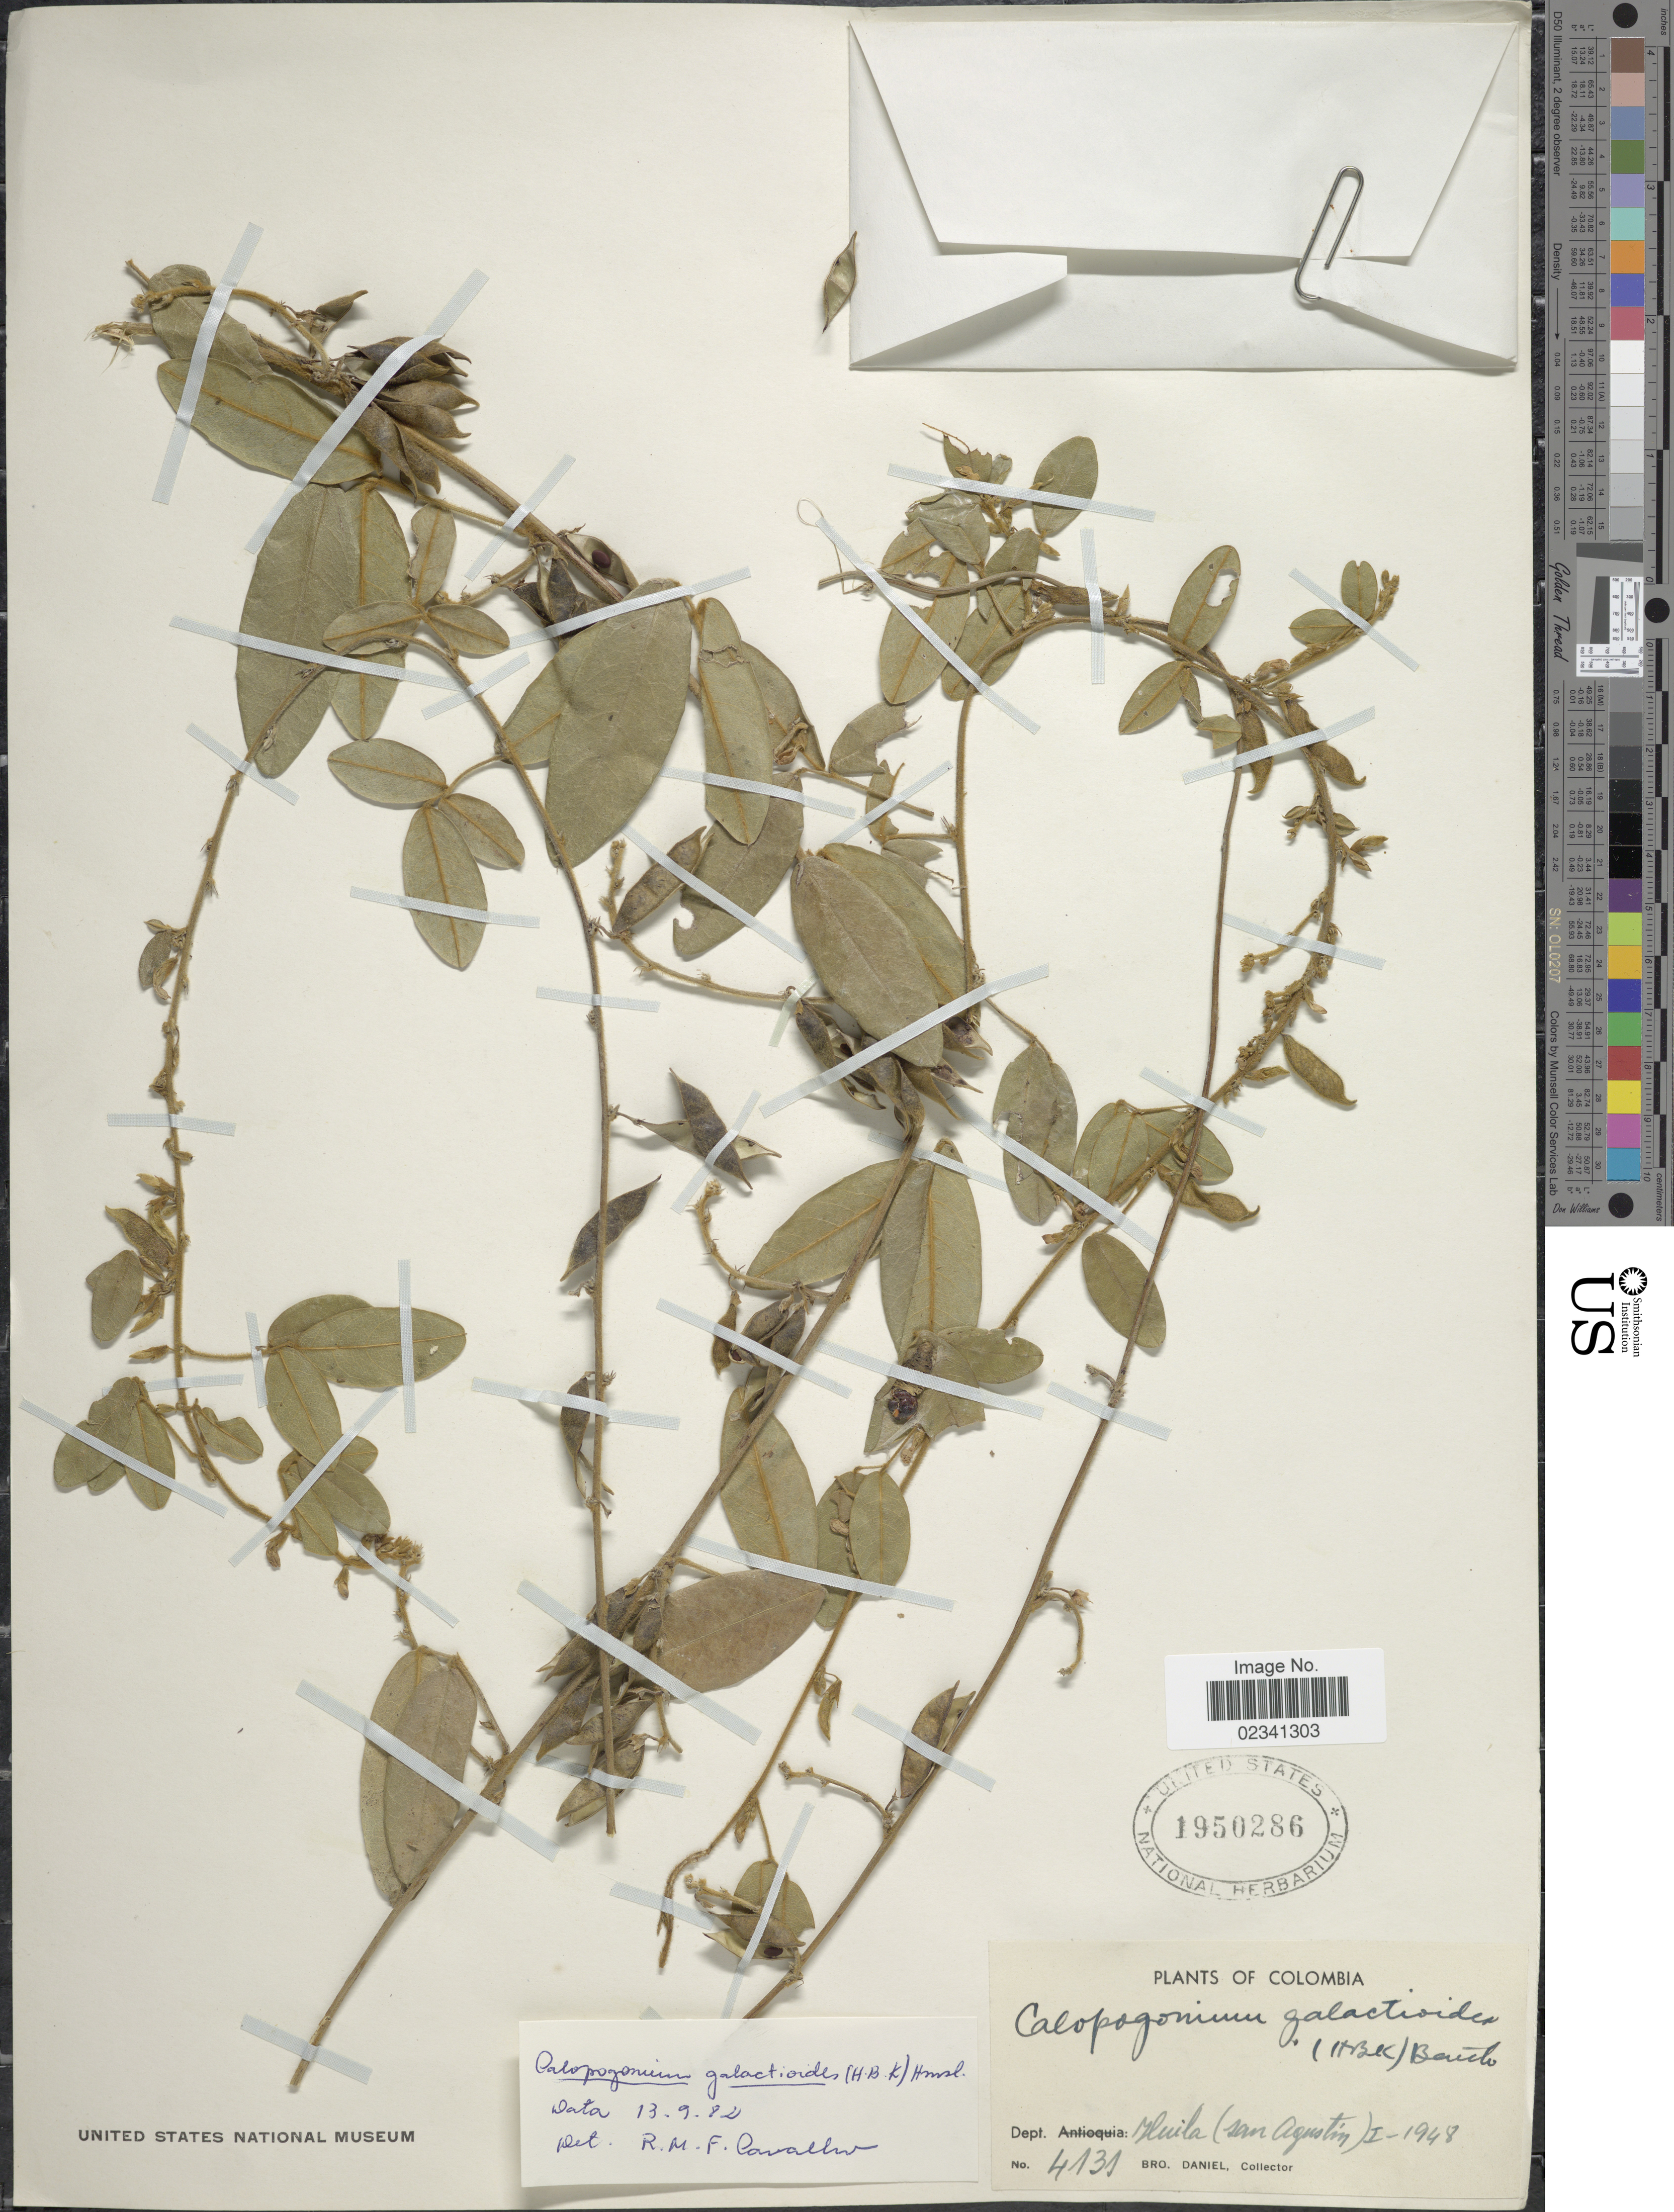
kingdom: Plantae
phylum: Tracheophyta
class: Magnoliopsida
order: Fabales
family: Fabaceae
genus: Calopogonium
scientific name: Calopogonium galactioides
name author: (Kunth) Hemsl.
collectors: Bro. Daniel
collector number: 4131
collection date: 1948-01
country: Colombia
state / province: Huila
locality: Dept. Huila (San Augustin)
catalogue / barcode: US 1950286